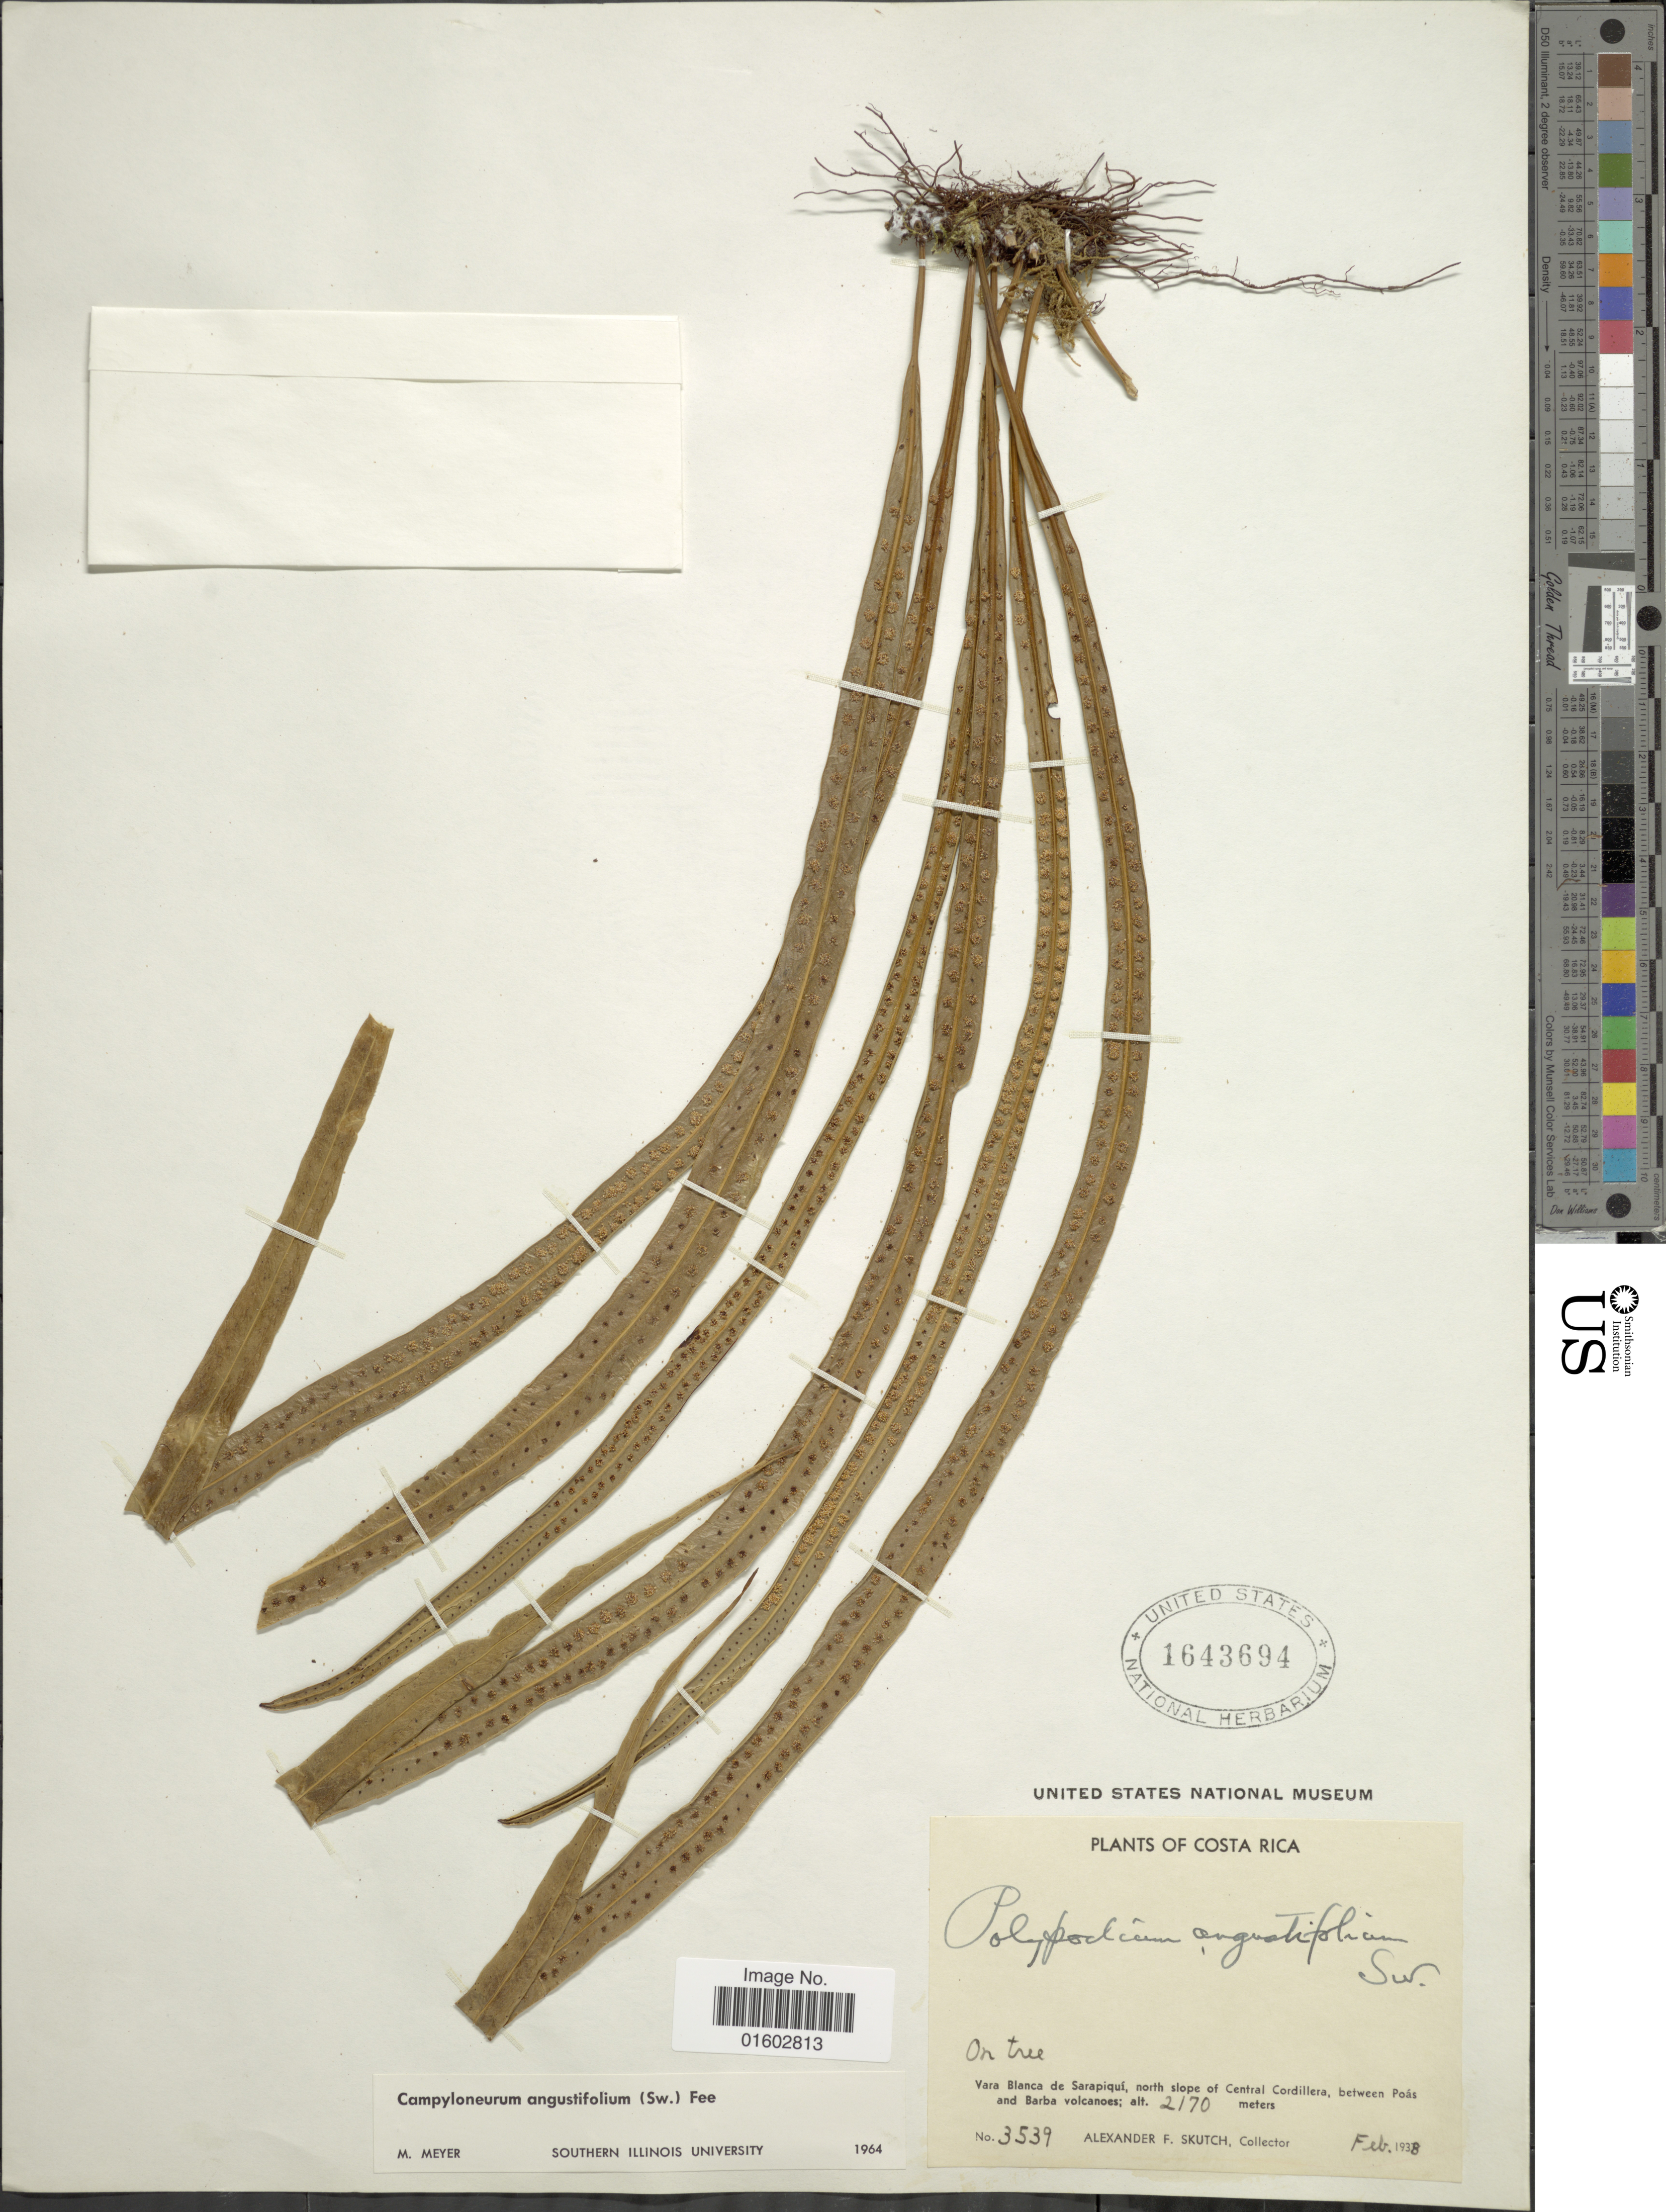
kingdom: Plantae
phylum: Tracheophyta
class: Polypodiopsida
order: Polypodiales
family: Polypodiaceae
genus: Campyloneurum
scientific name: Campyloneurum angustifolium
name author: (Sw.) Fée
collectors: A. F. Skutch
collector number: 3539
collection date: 1938-02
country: Costa Rica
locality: Vara Blanca de Sarapiqui, north slope of Central Cordillera, between Poas and Barba volcanoes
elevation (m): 2170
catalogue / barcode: US 1643694